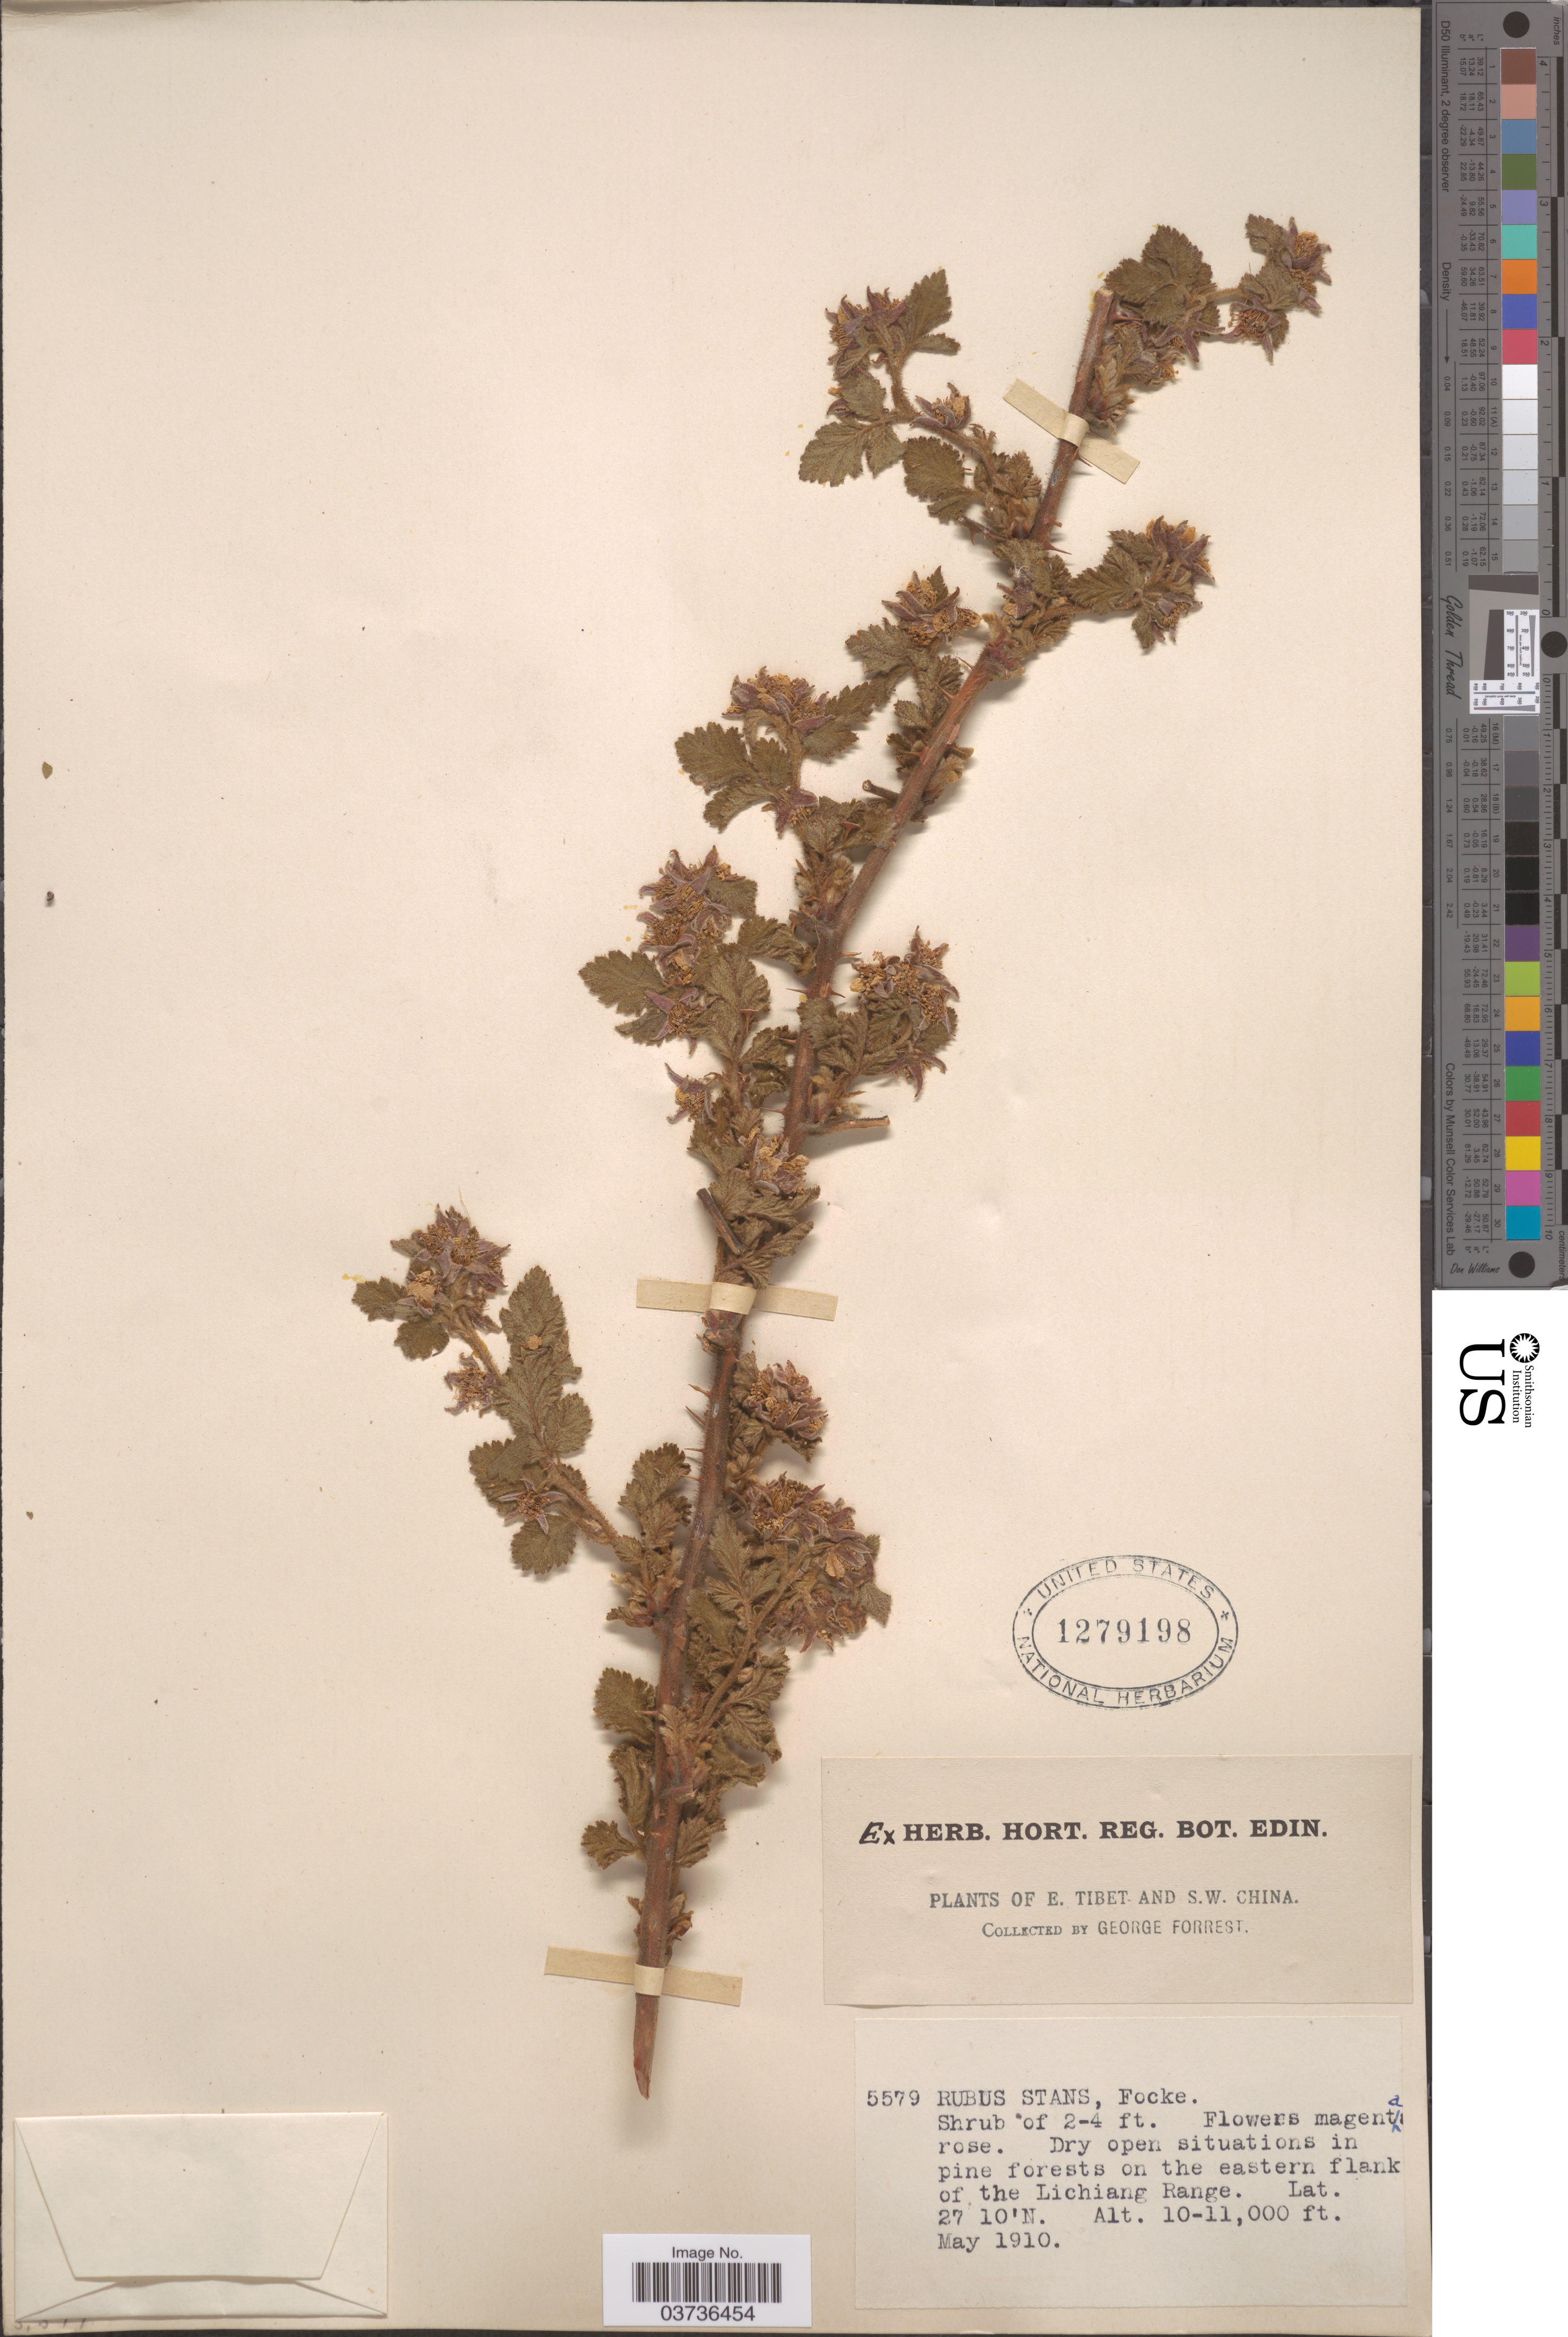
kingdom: Plantae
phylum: Tracheophyta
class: Magnoliopsida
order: Rosales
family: Rosaceae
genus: Rubus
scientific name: Rubus stans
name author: Focke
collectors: G. Forrest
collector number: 5579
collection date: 1910-05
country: China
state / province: Xizang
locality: E. Tibet and S. W. China. Eastern flank of the Lichiang Range.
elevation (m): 3048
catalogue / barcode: US 1279198